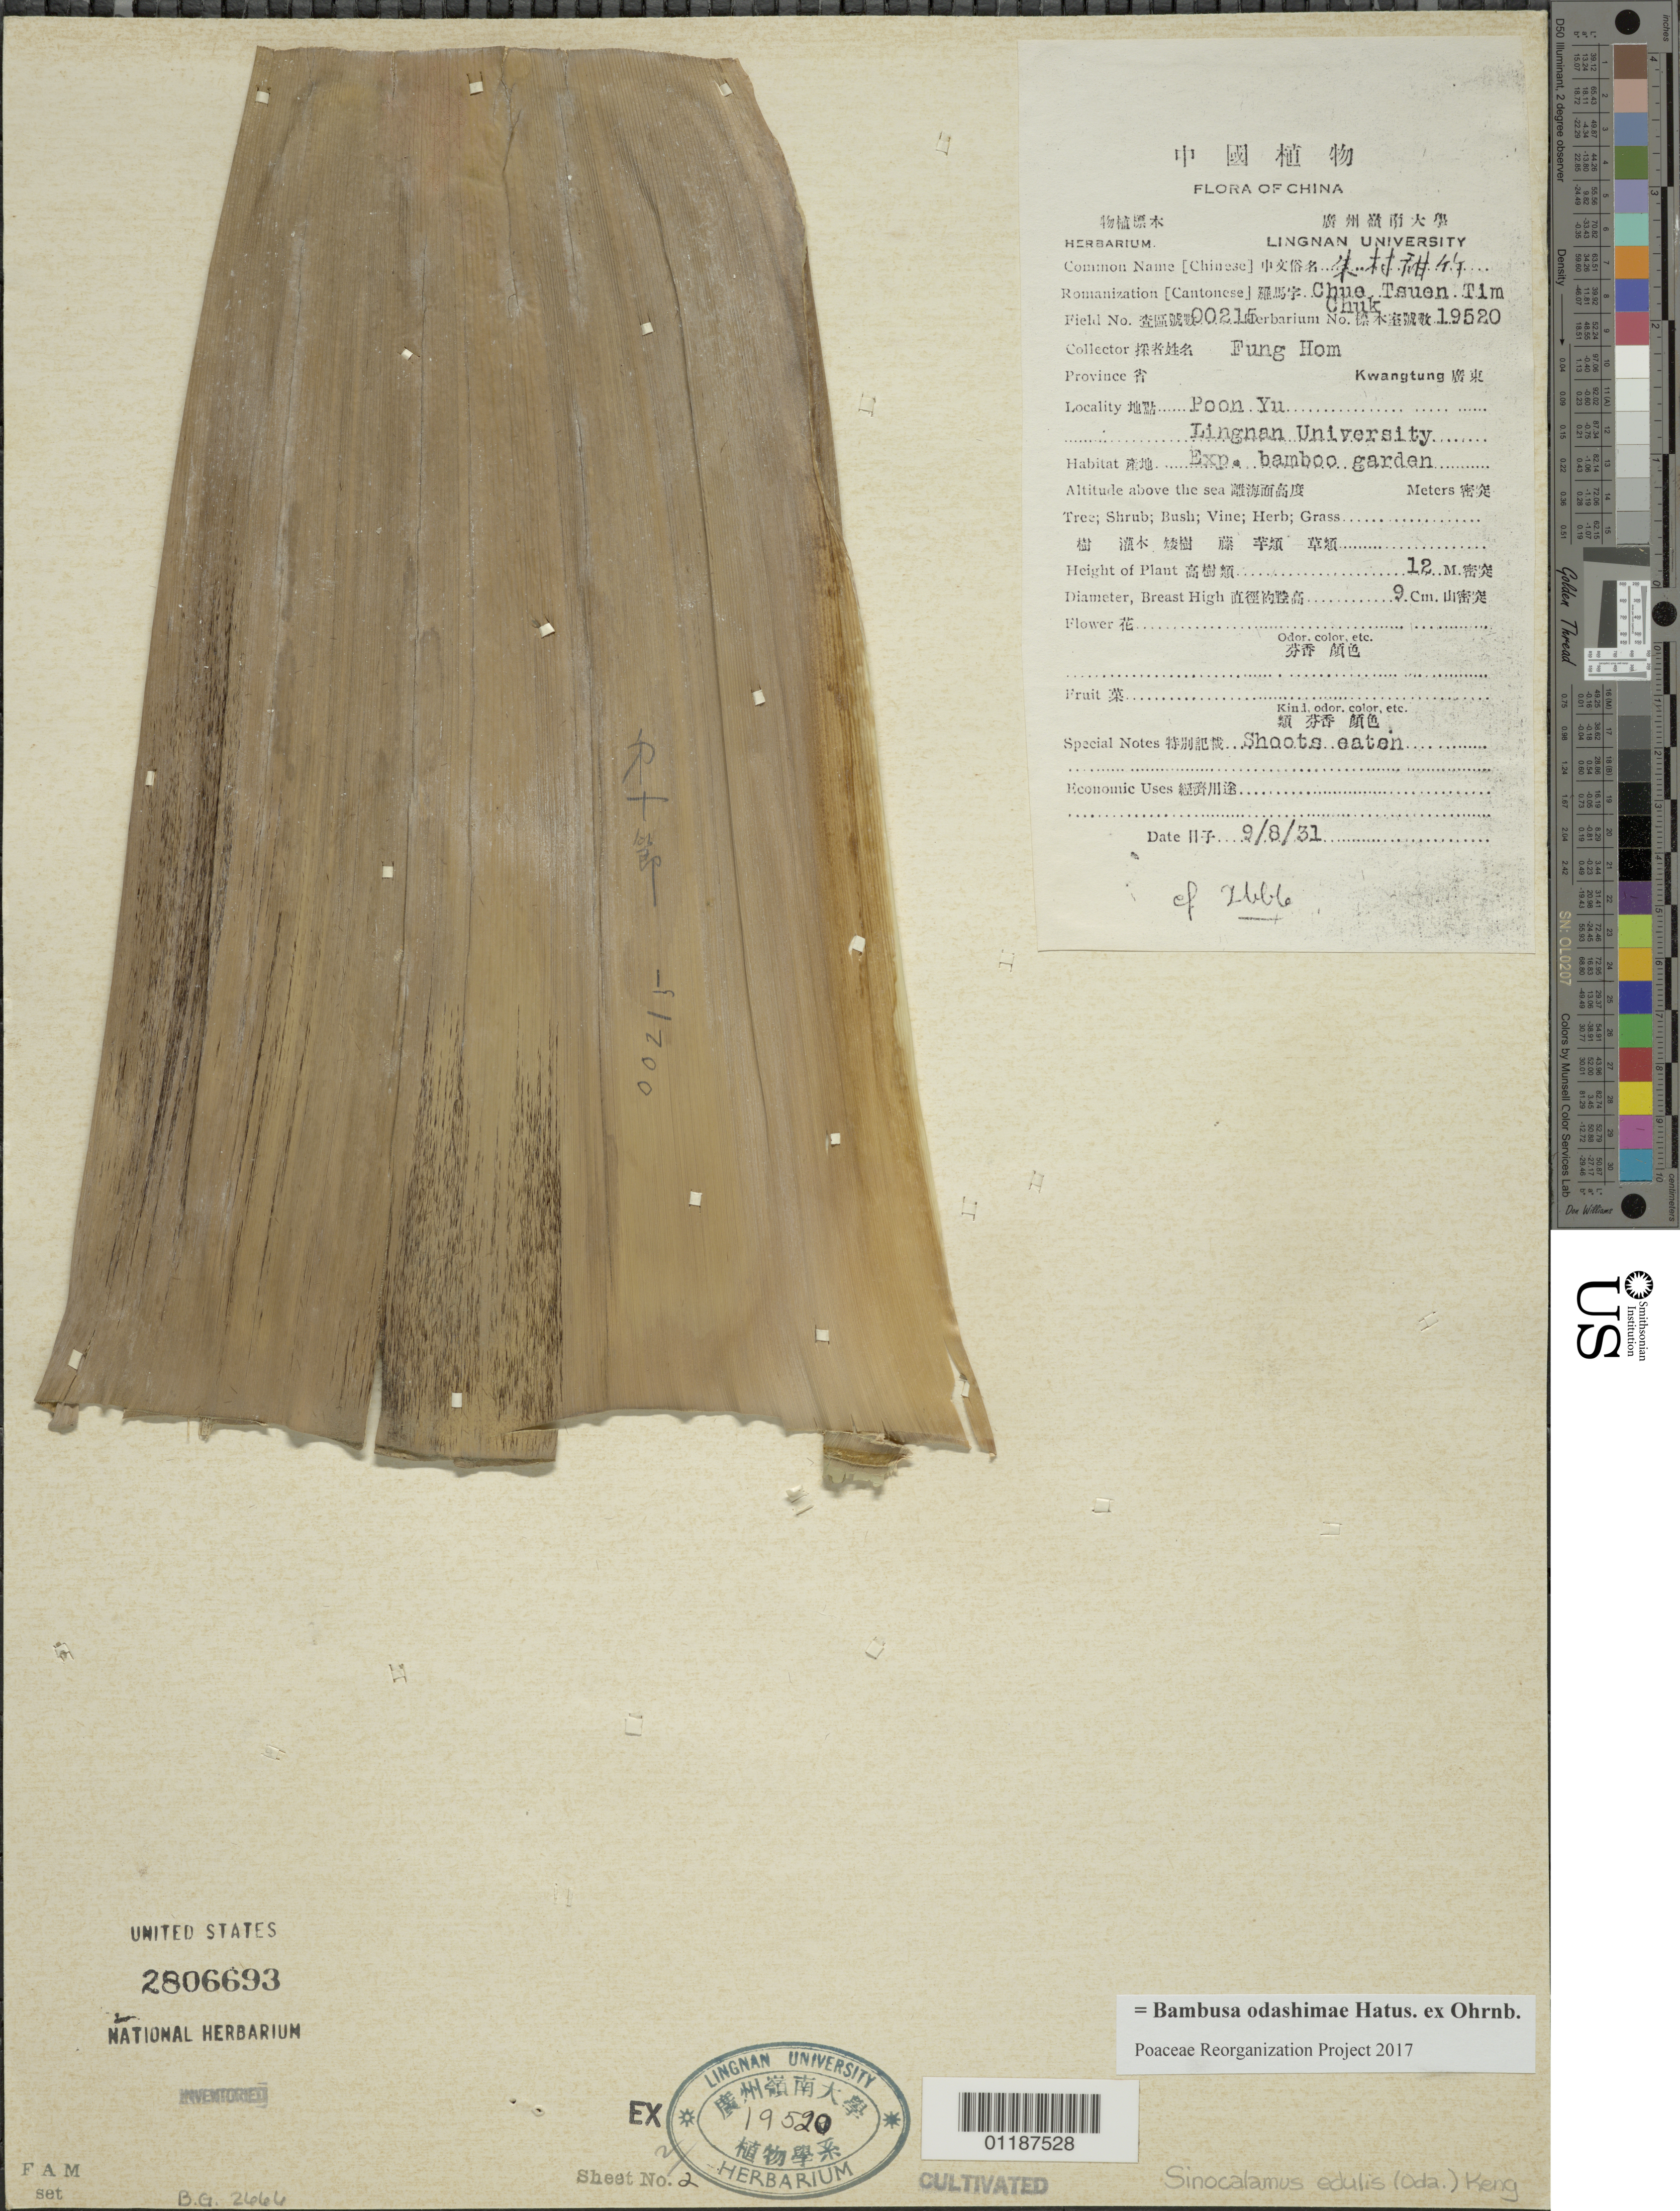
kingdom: Plantae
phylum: Tracheophyta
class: Liliopsida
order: Poales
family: Poaceae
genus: Bambusa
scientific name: Bambusa odashimae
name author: Hatus. ex D.Z. Li & Stapleton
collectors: H. L. Fung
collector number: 215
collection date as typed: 08 Sep 1931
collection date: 1931-09-08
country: China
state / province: Guangdong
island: Honam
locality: Poon Yu, Lingnan University Exp. Bamboo Garden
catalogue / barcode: US 2806693